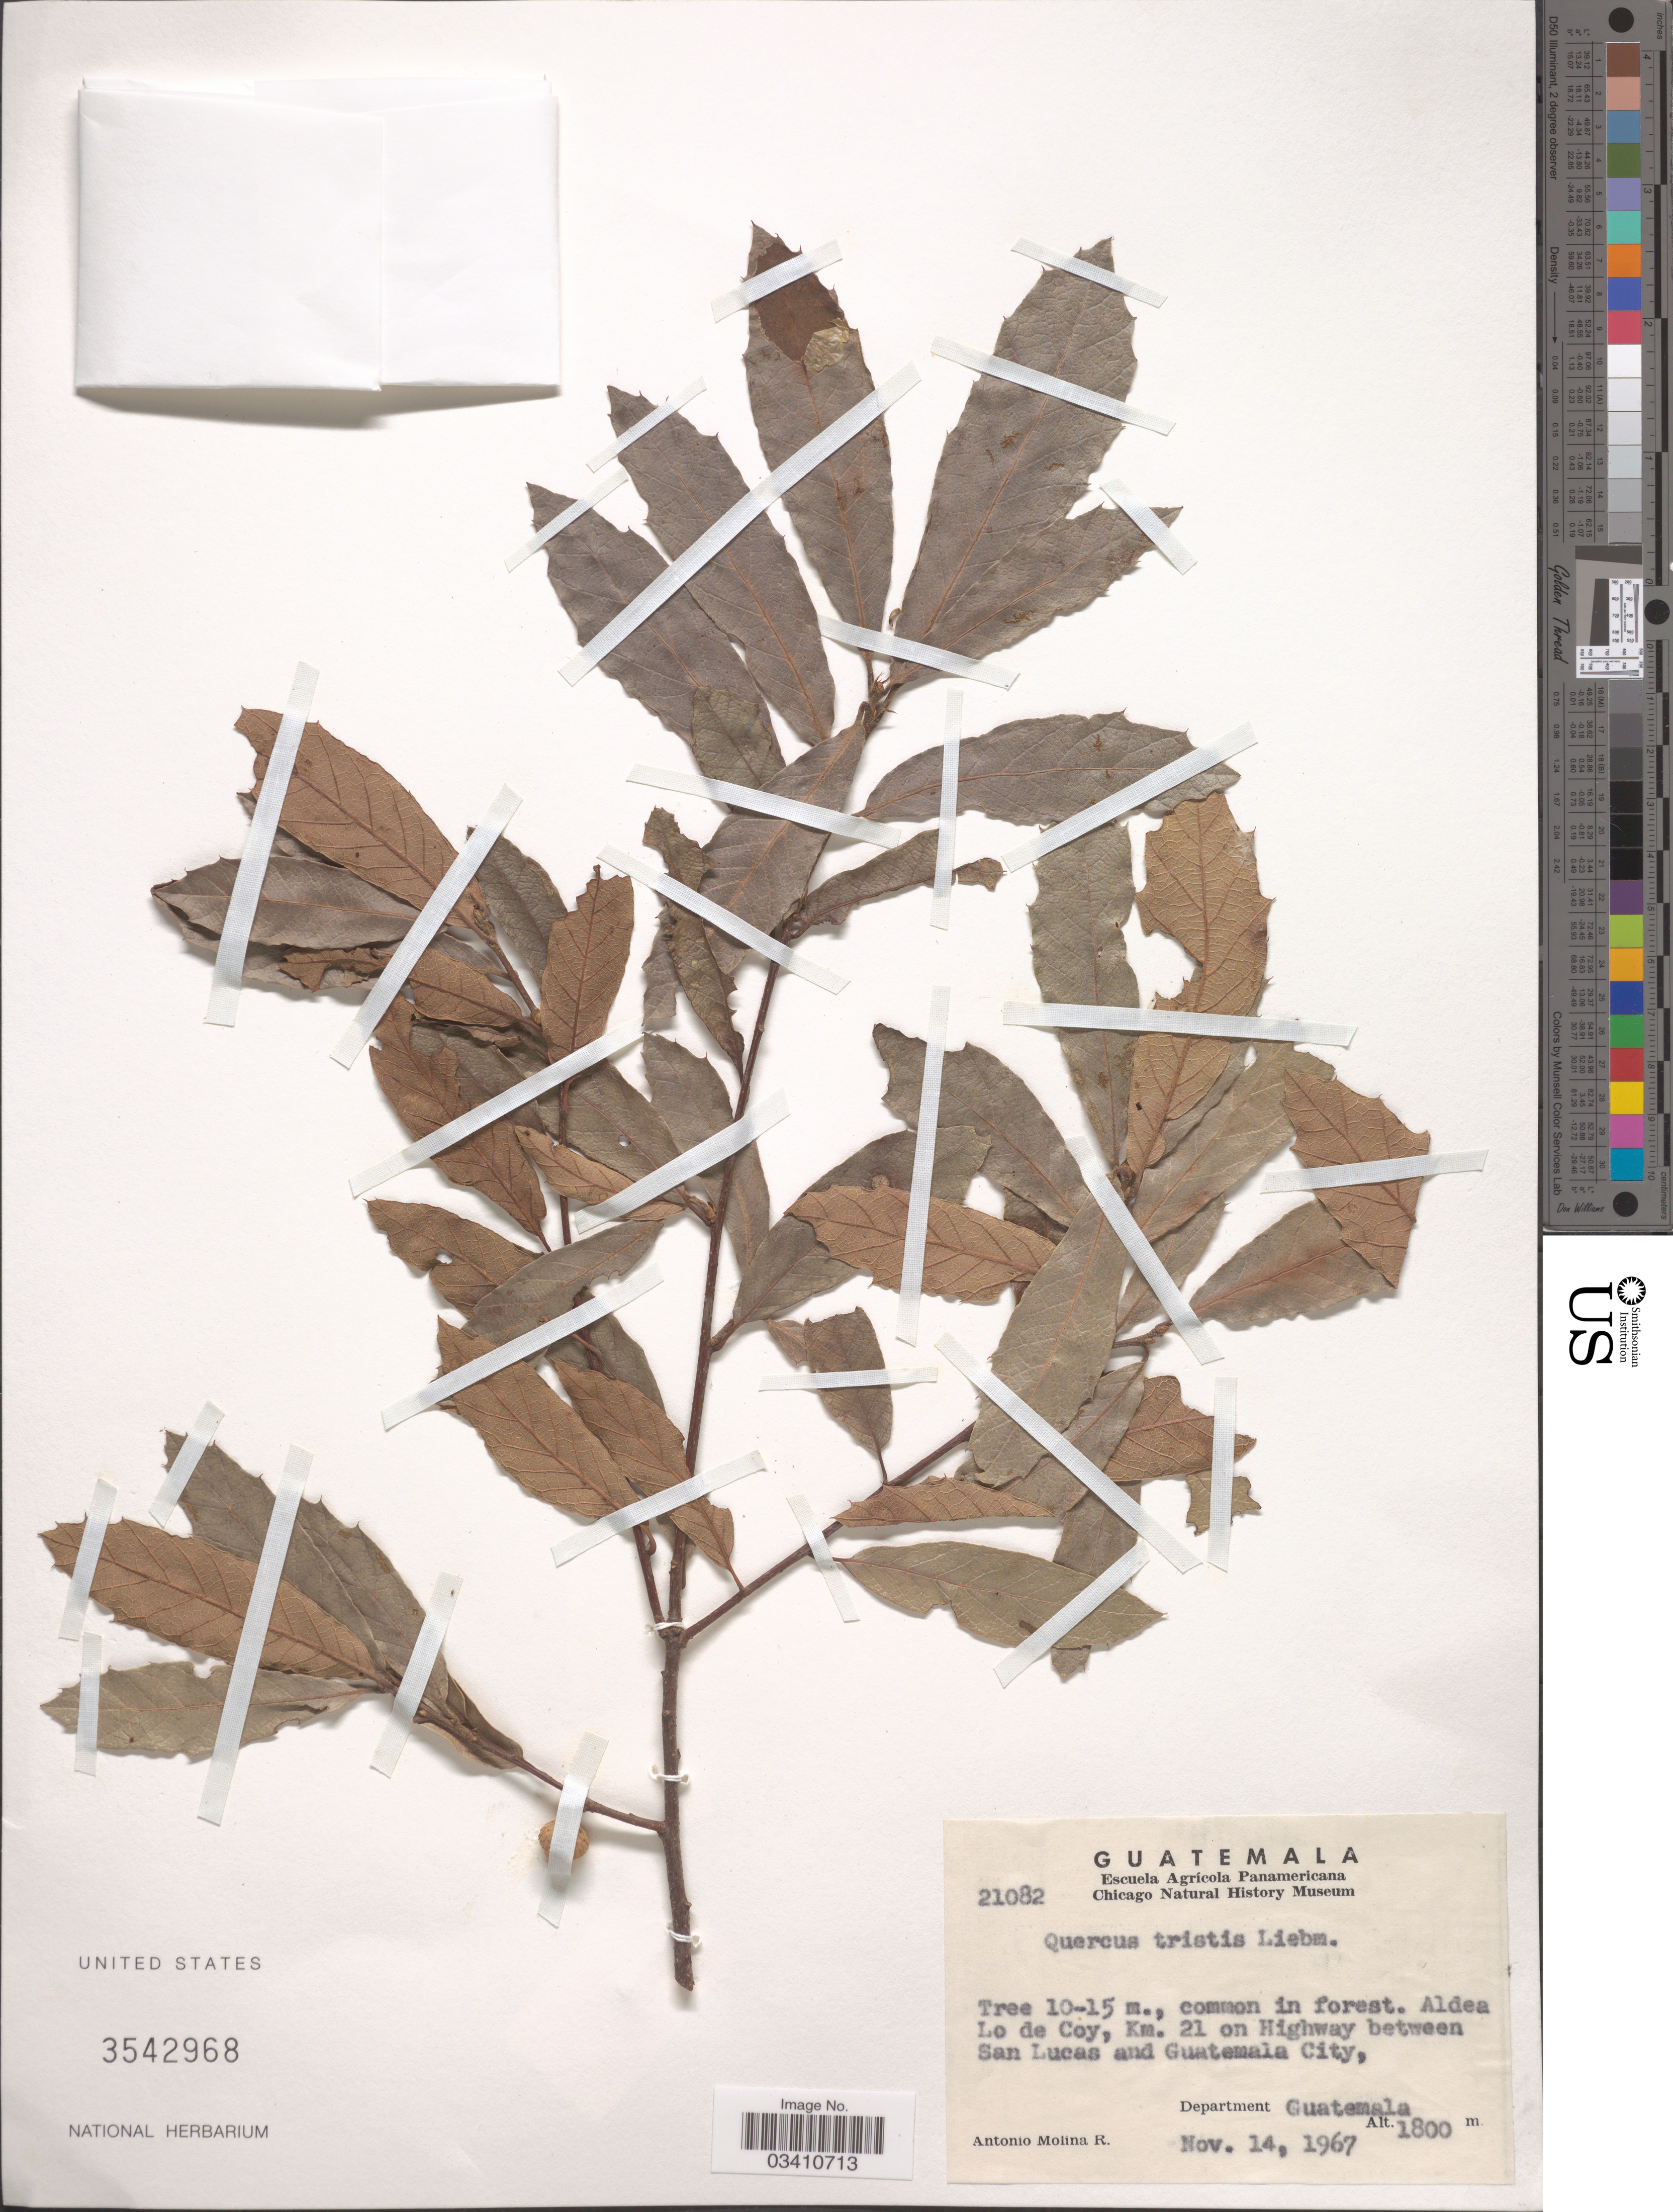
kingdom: Plantae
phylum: Tracheophyta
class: Magnoliopsida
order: Fagales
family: Fagaceae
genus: Quercus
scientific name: Quercus tristis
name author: Liebm.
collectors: A. Molina R.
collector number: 21082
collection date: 1967-11-14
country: Guatemala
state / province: Guatemala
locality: Aldea Lo de Coy, Km. 21 on Highway between San Lucas and Guatemala City, Department Guatemala.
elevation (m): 1800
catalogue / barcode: US 3542968